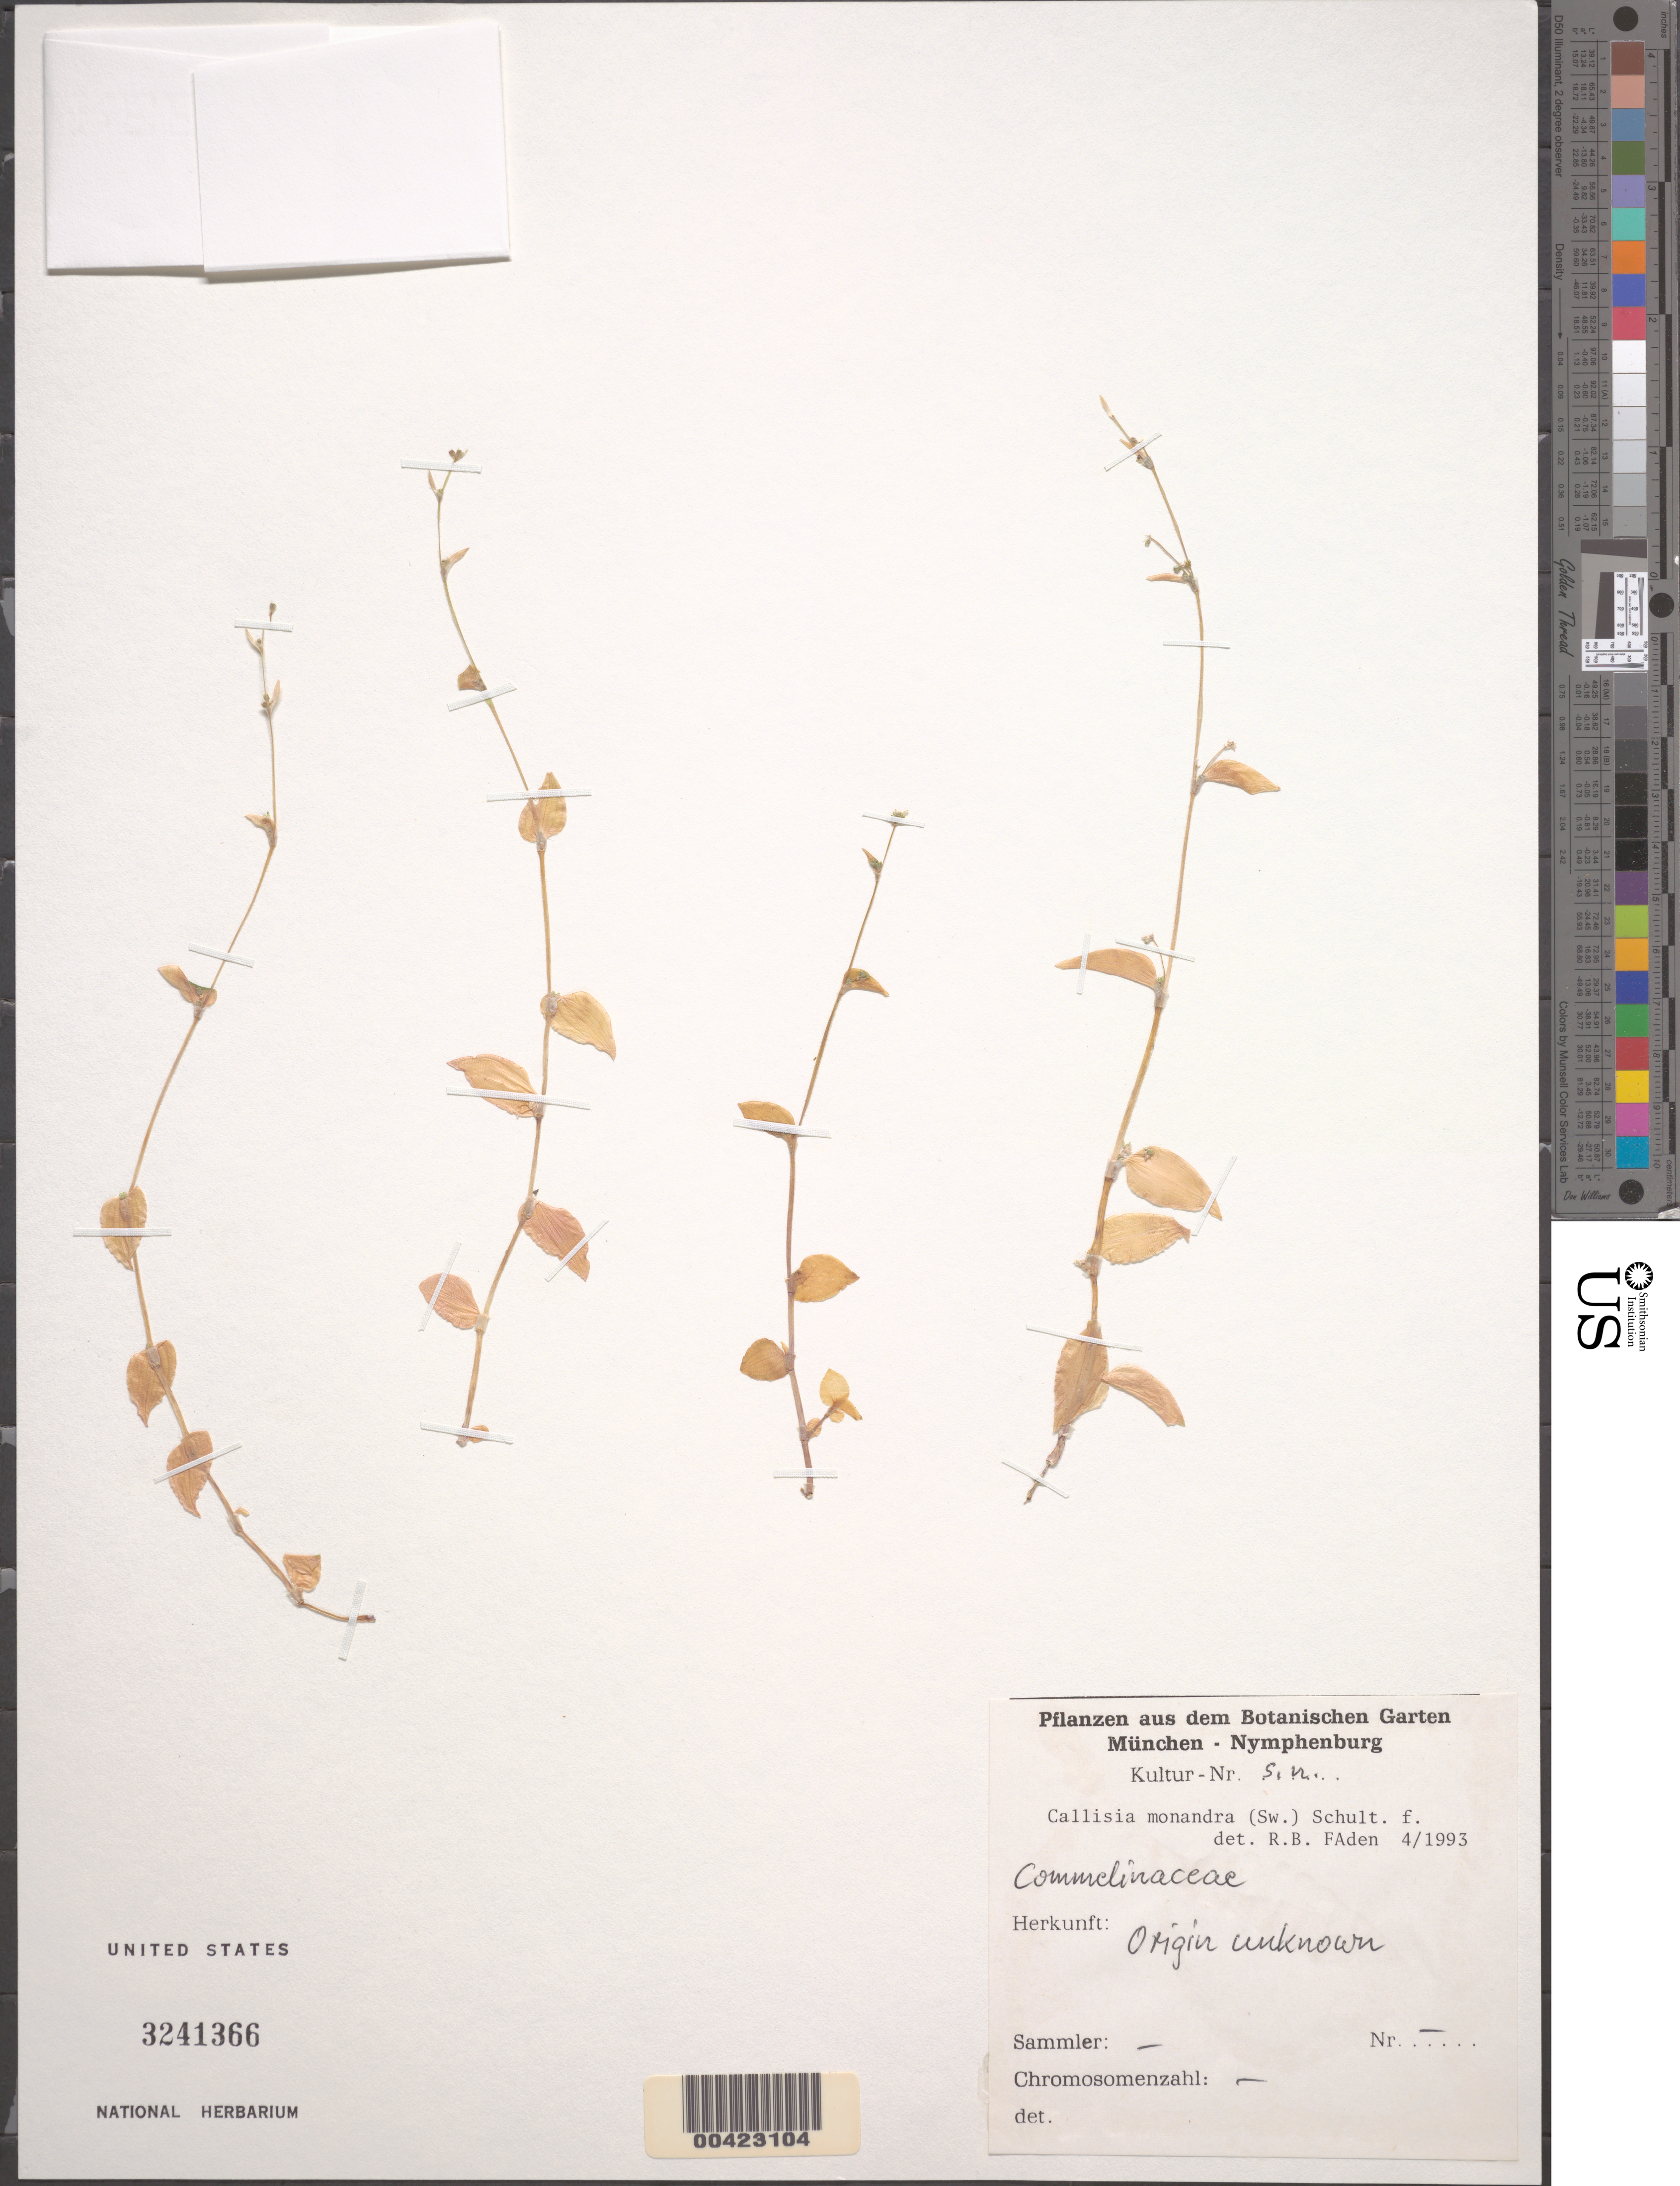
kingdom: Plantae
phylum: Tracheophyta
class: Liliopsida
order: Commelinales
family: Commelinaceae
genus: Callisia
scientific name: Callisia monandra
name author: (Sw.) Schult. & Schult. f.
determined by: Faden, Robert B., (US), Smithsonian Institution - National Museum of Natural History (UNITED STATES)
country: Germany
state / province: Bayern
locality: Munich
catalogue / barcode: US 3241366